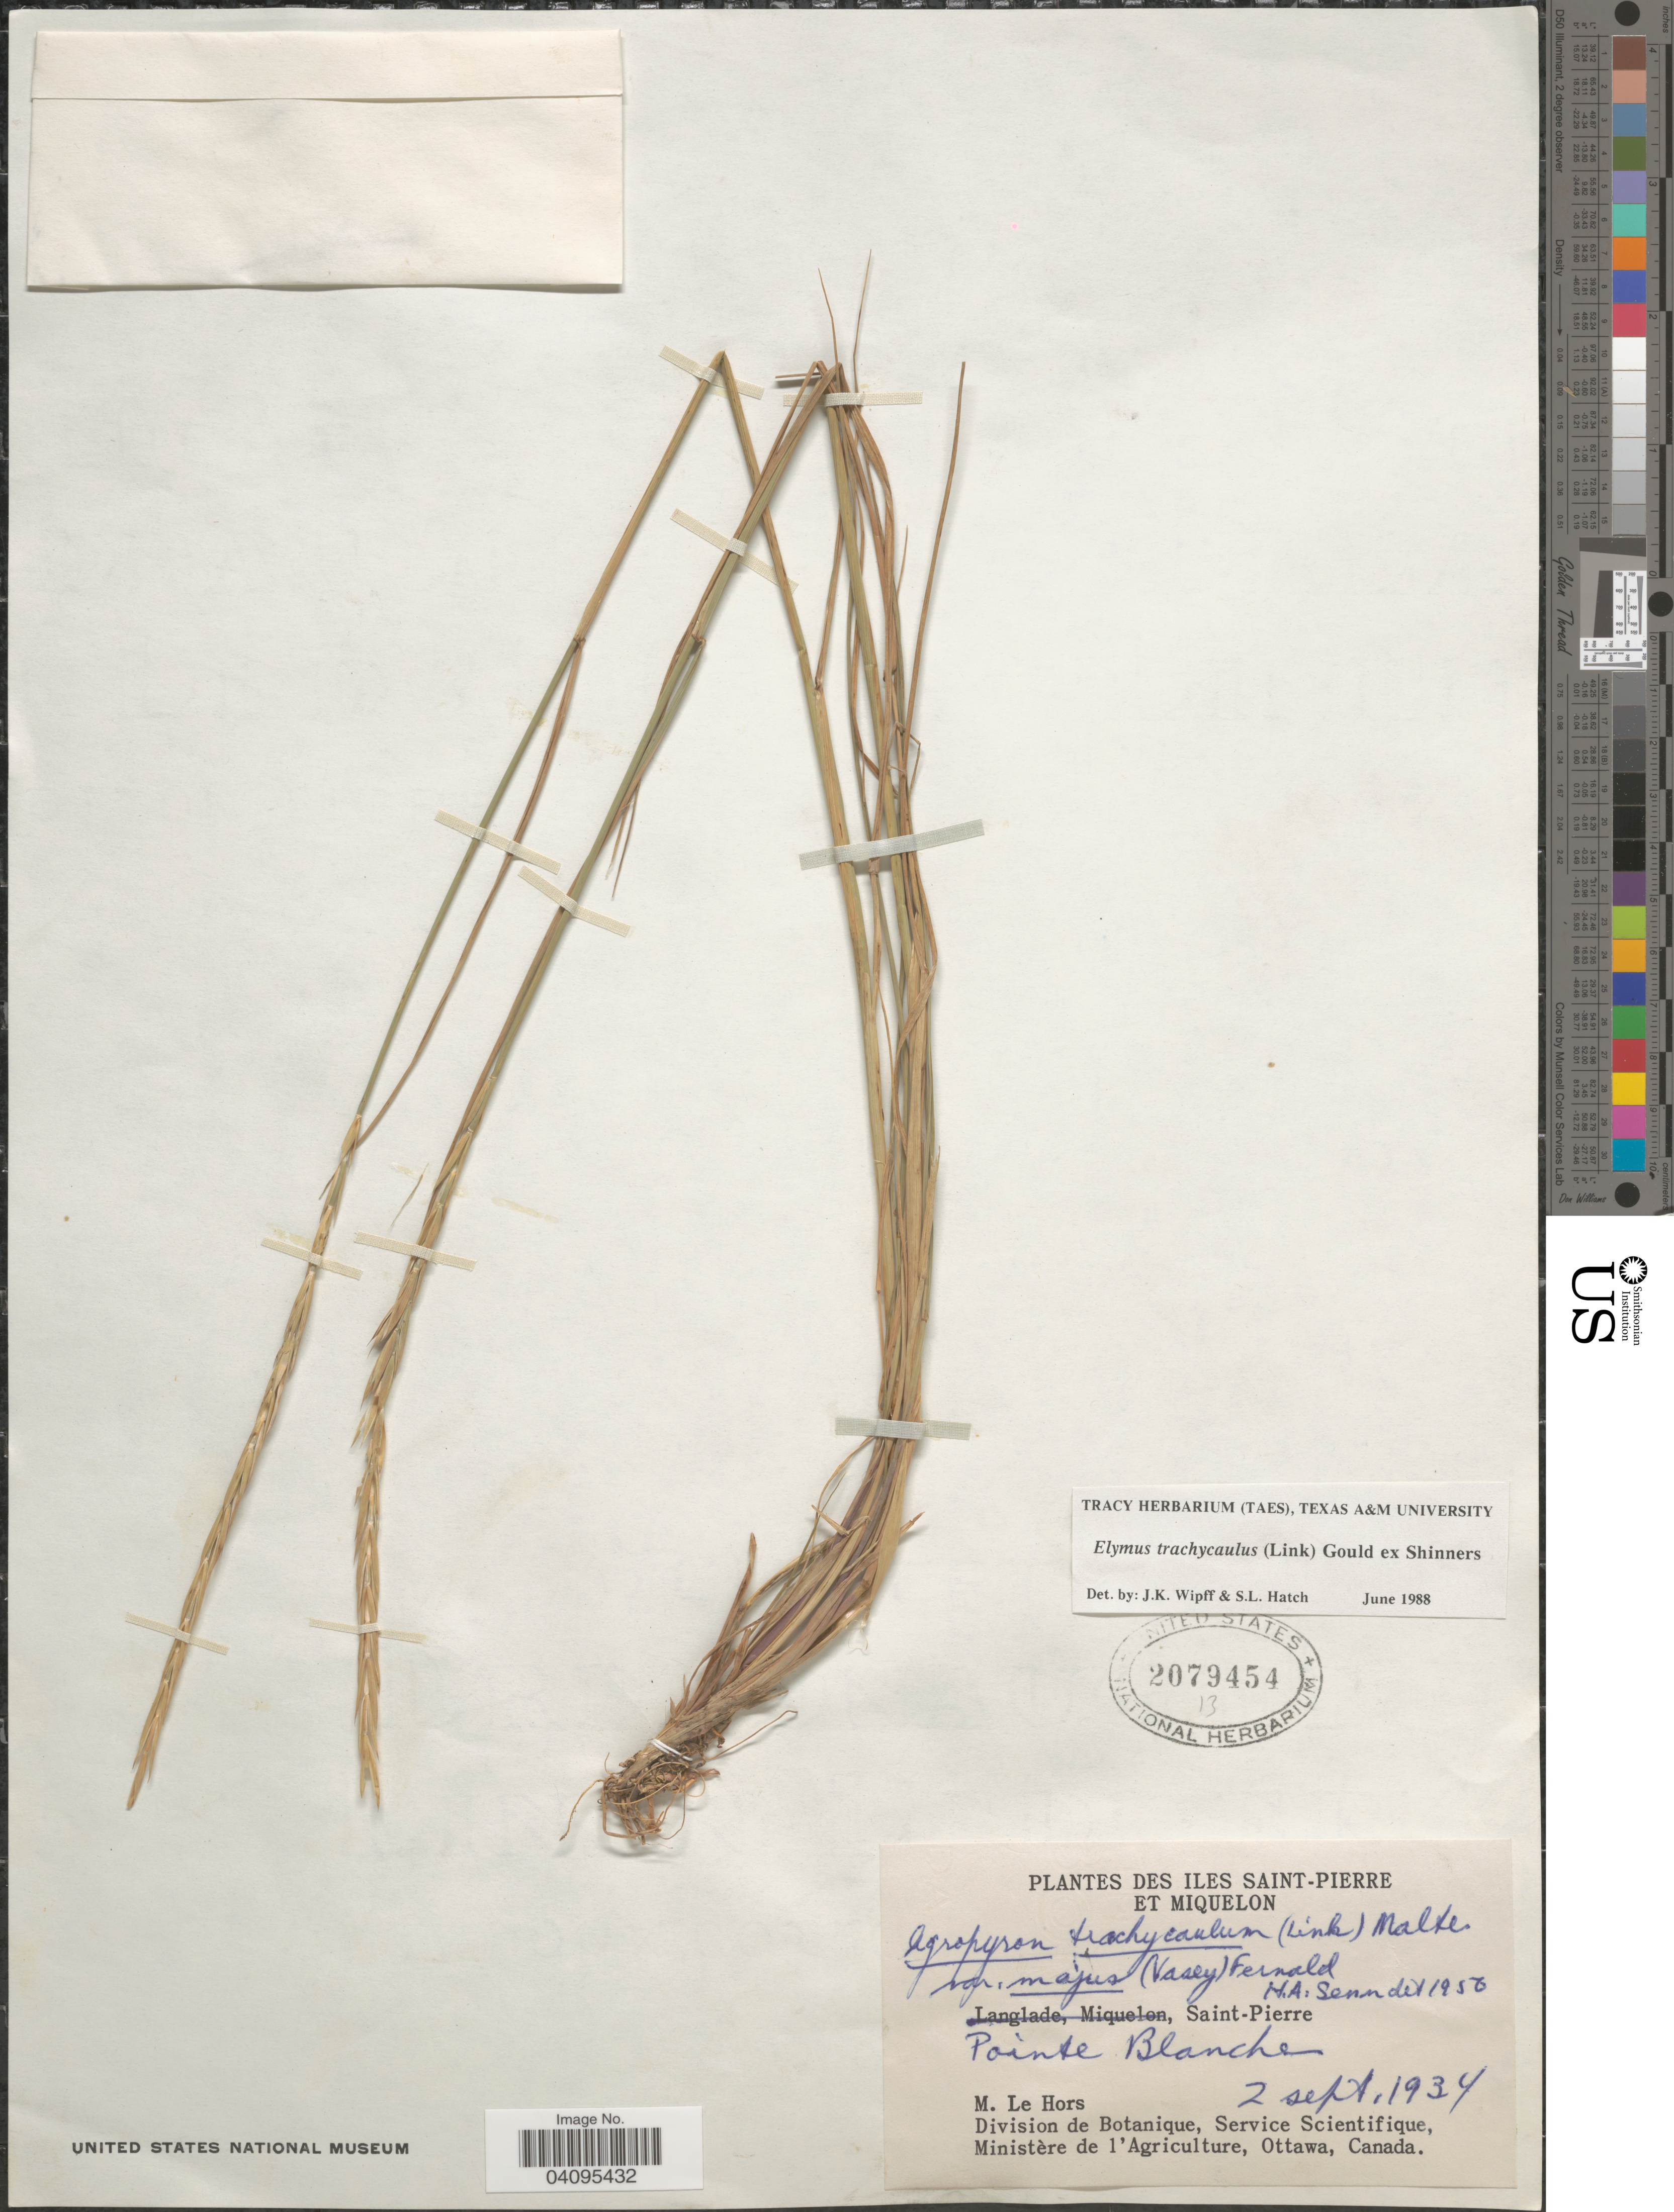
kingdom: Plantae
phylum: Tracheophyta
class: Liliopsida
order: Poales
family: Poaceae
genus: Elymus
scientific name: Elymus trachycaulus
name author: (Link) Gould ex Shinners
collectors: M. Le Hors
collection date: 1934-09-02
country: St. Pierre et Miquelon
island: St. Pierre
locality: Saint-Pierre. Pointe Blanche.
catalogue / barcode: US 2079454